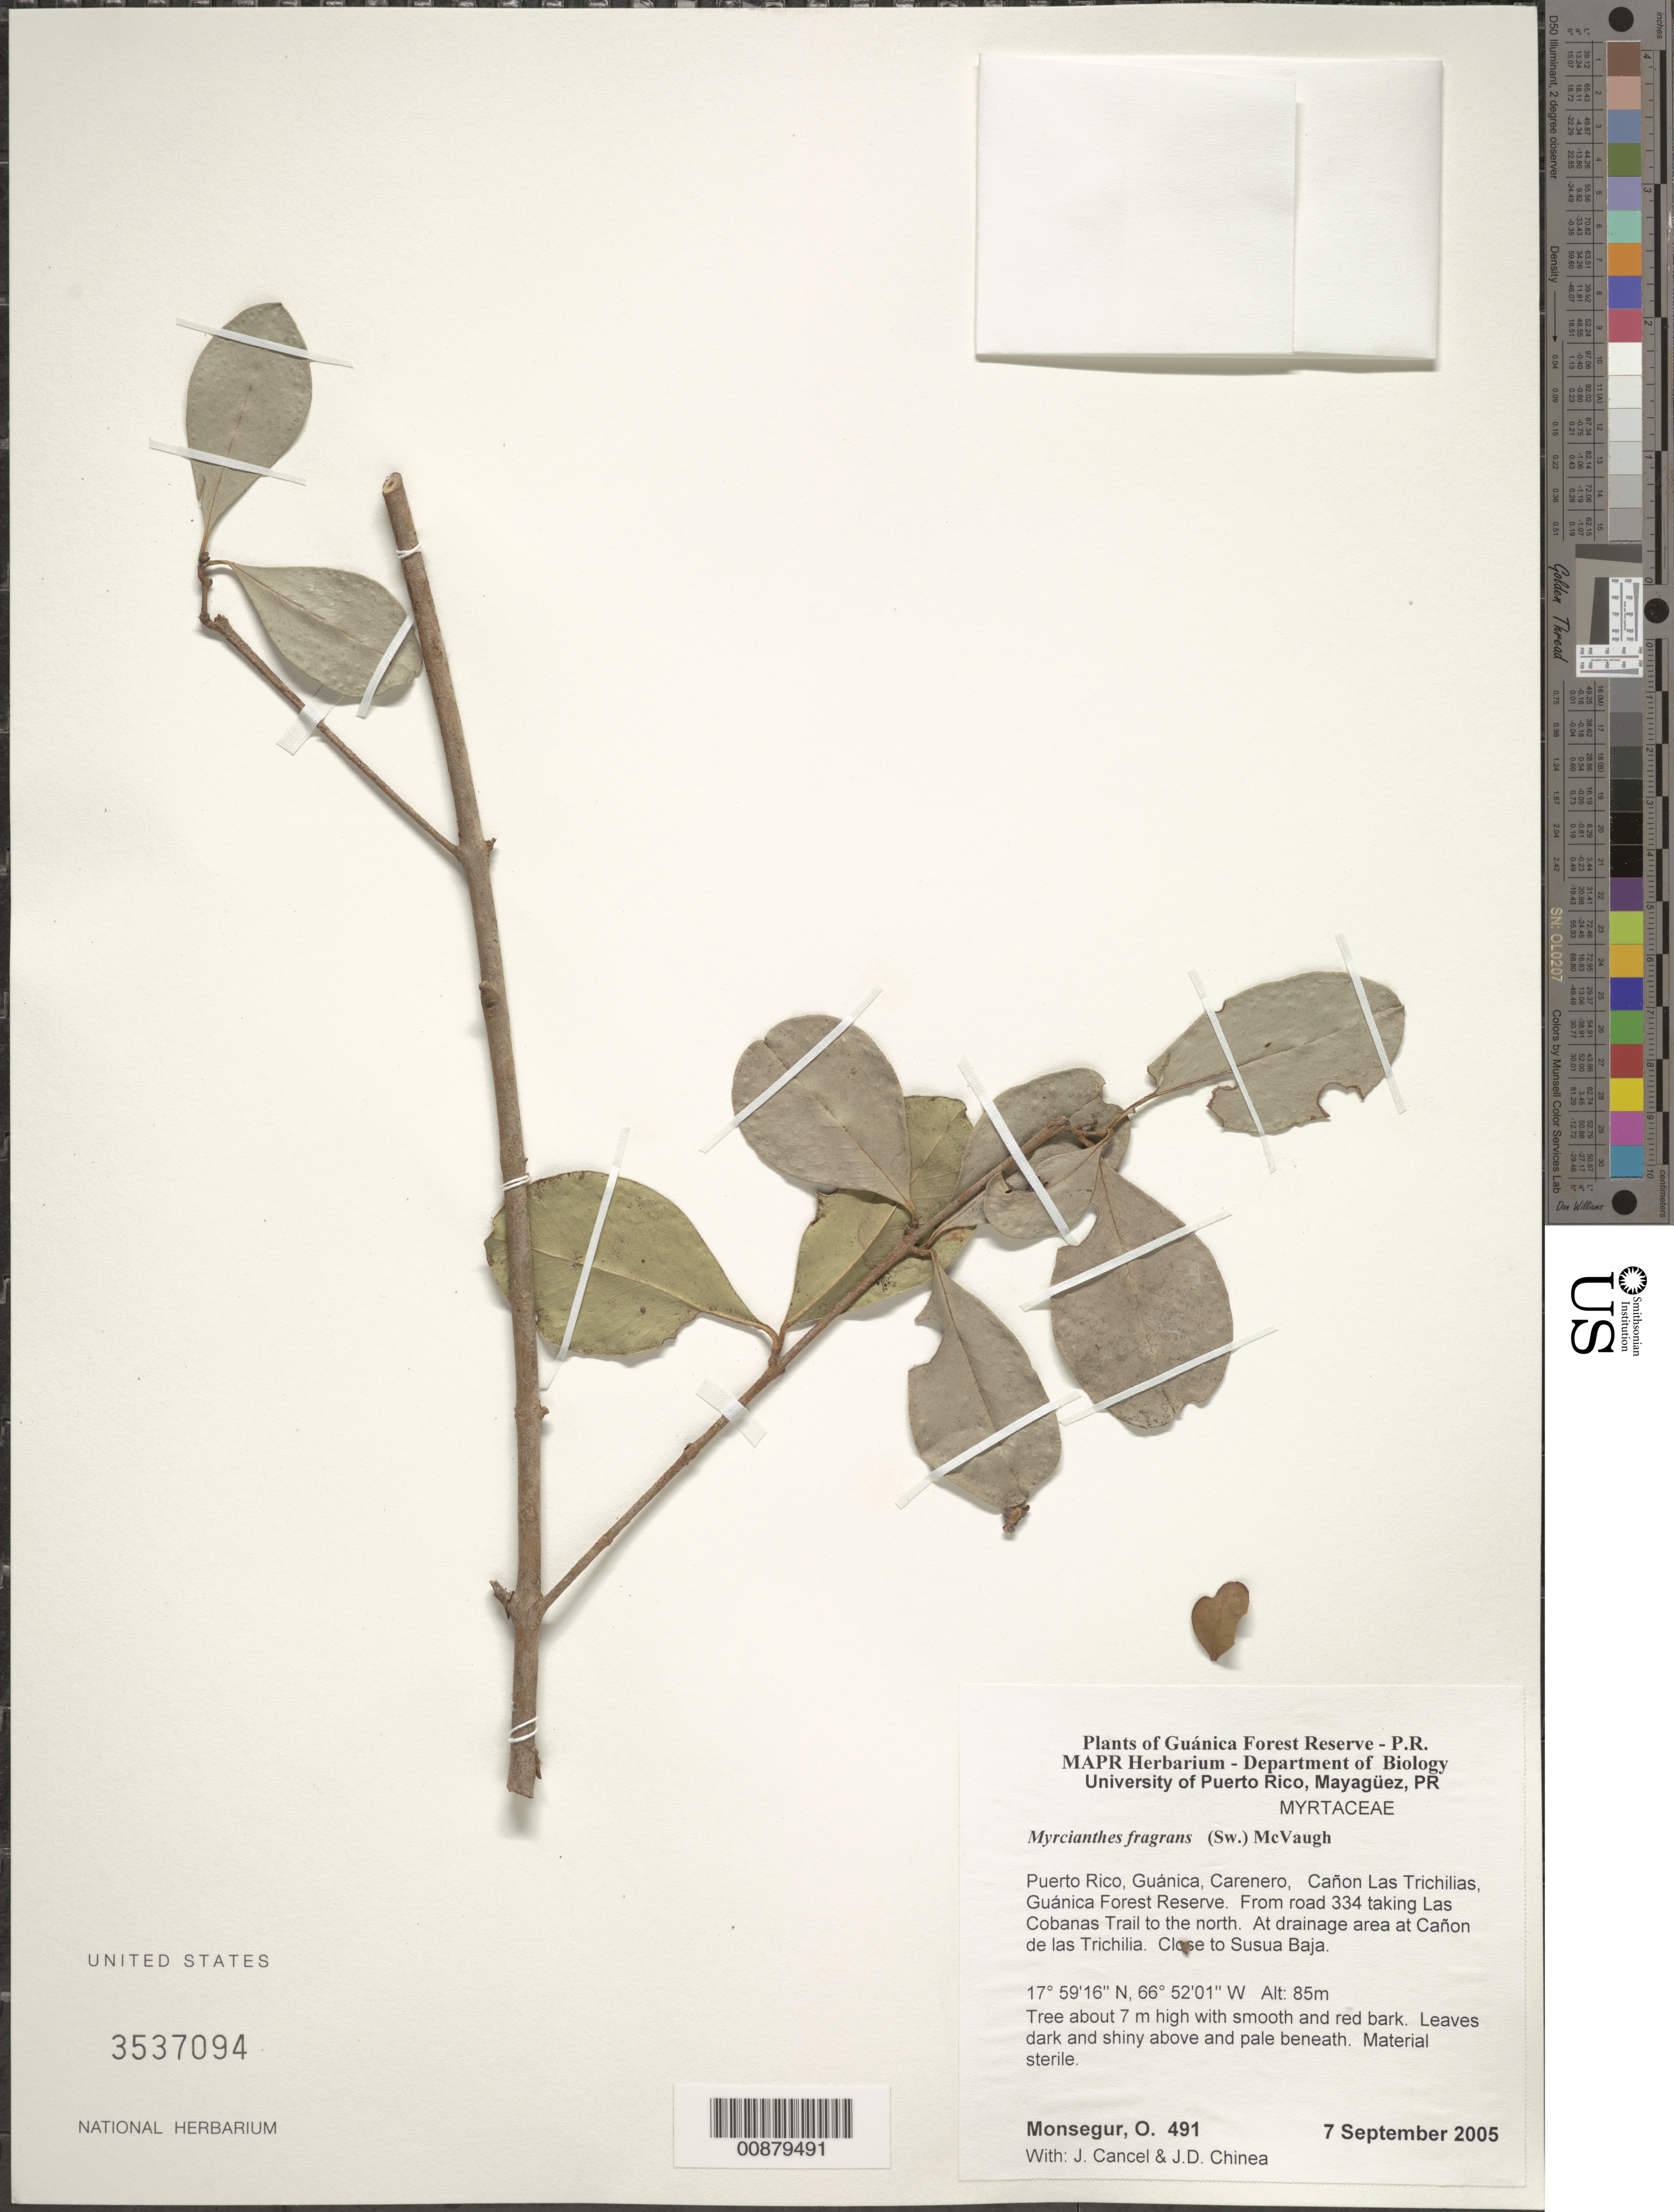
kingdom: Plantae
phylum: Tracheophyta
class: Magnoliopsida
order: Myrtales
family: Myrtaceae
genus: Myrcianthes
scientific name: Myrcianthes fragrans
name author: (Sw.) McVaugh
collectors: O. Monsegur, J. Chinea & J. Cancel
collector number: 491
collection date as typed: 07 Sep 2005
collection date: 2005-09-07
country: Puerto Rico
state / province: Guánica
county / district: Carenero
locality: Guánica Forest Reserve. From road 334 taking Las Cobanas Trail to the north. At drainage area at Cañon de las Trichilias. Close to Susúa Baja.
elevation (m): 85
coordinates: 17.59158, 66.520076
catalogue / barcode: US 3537094